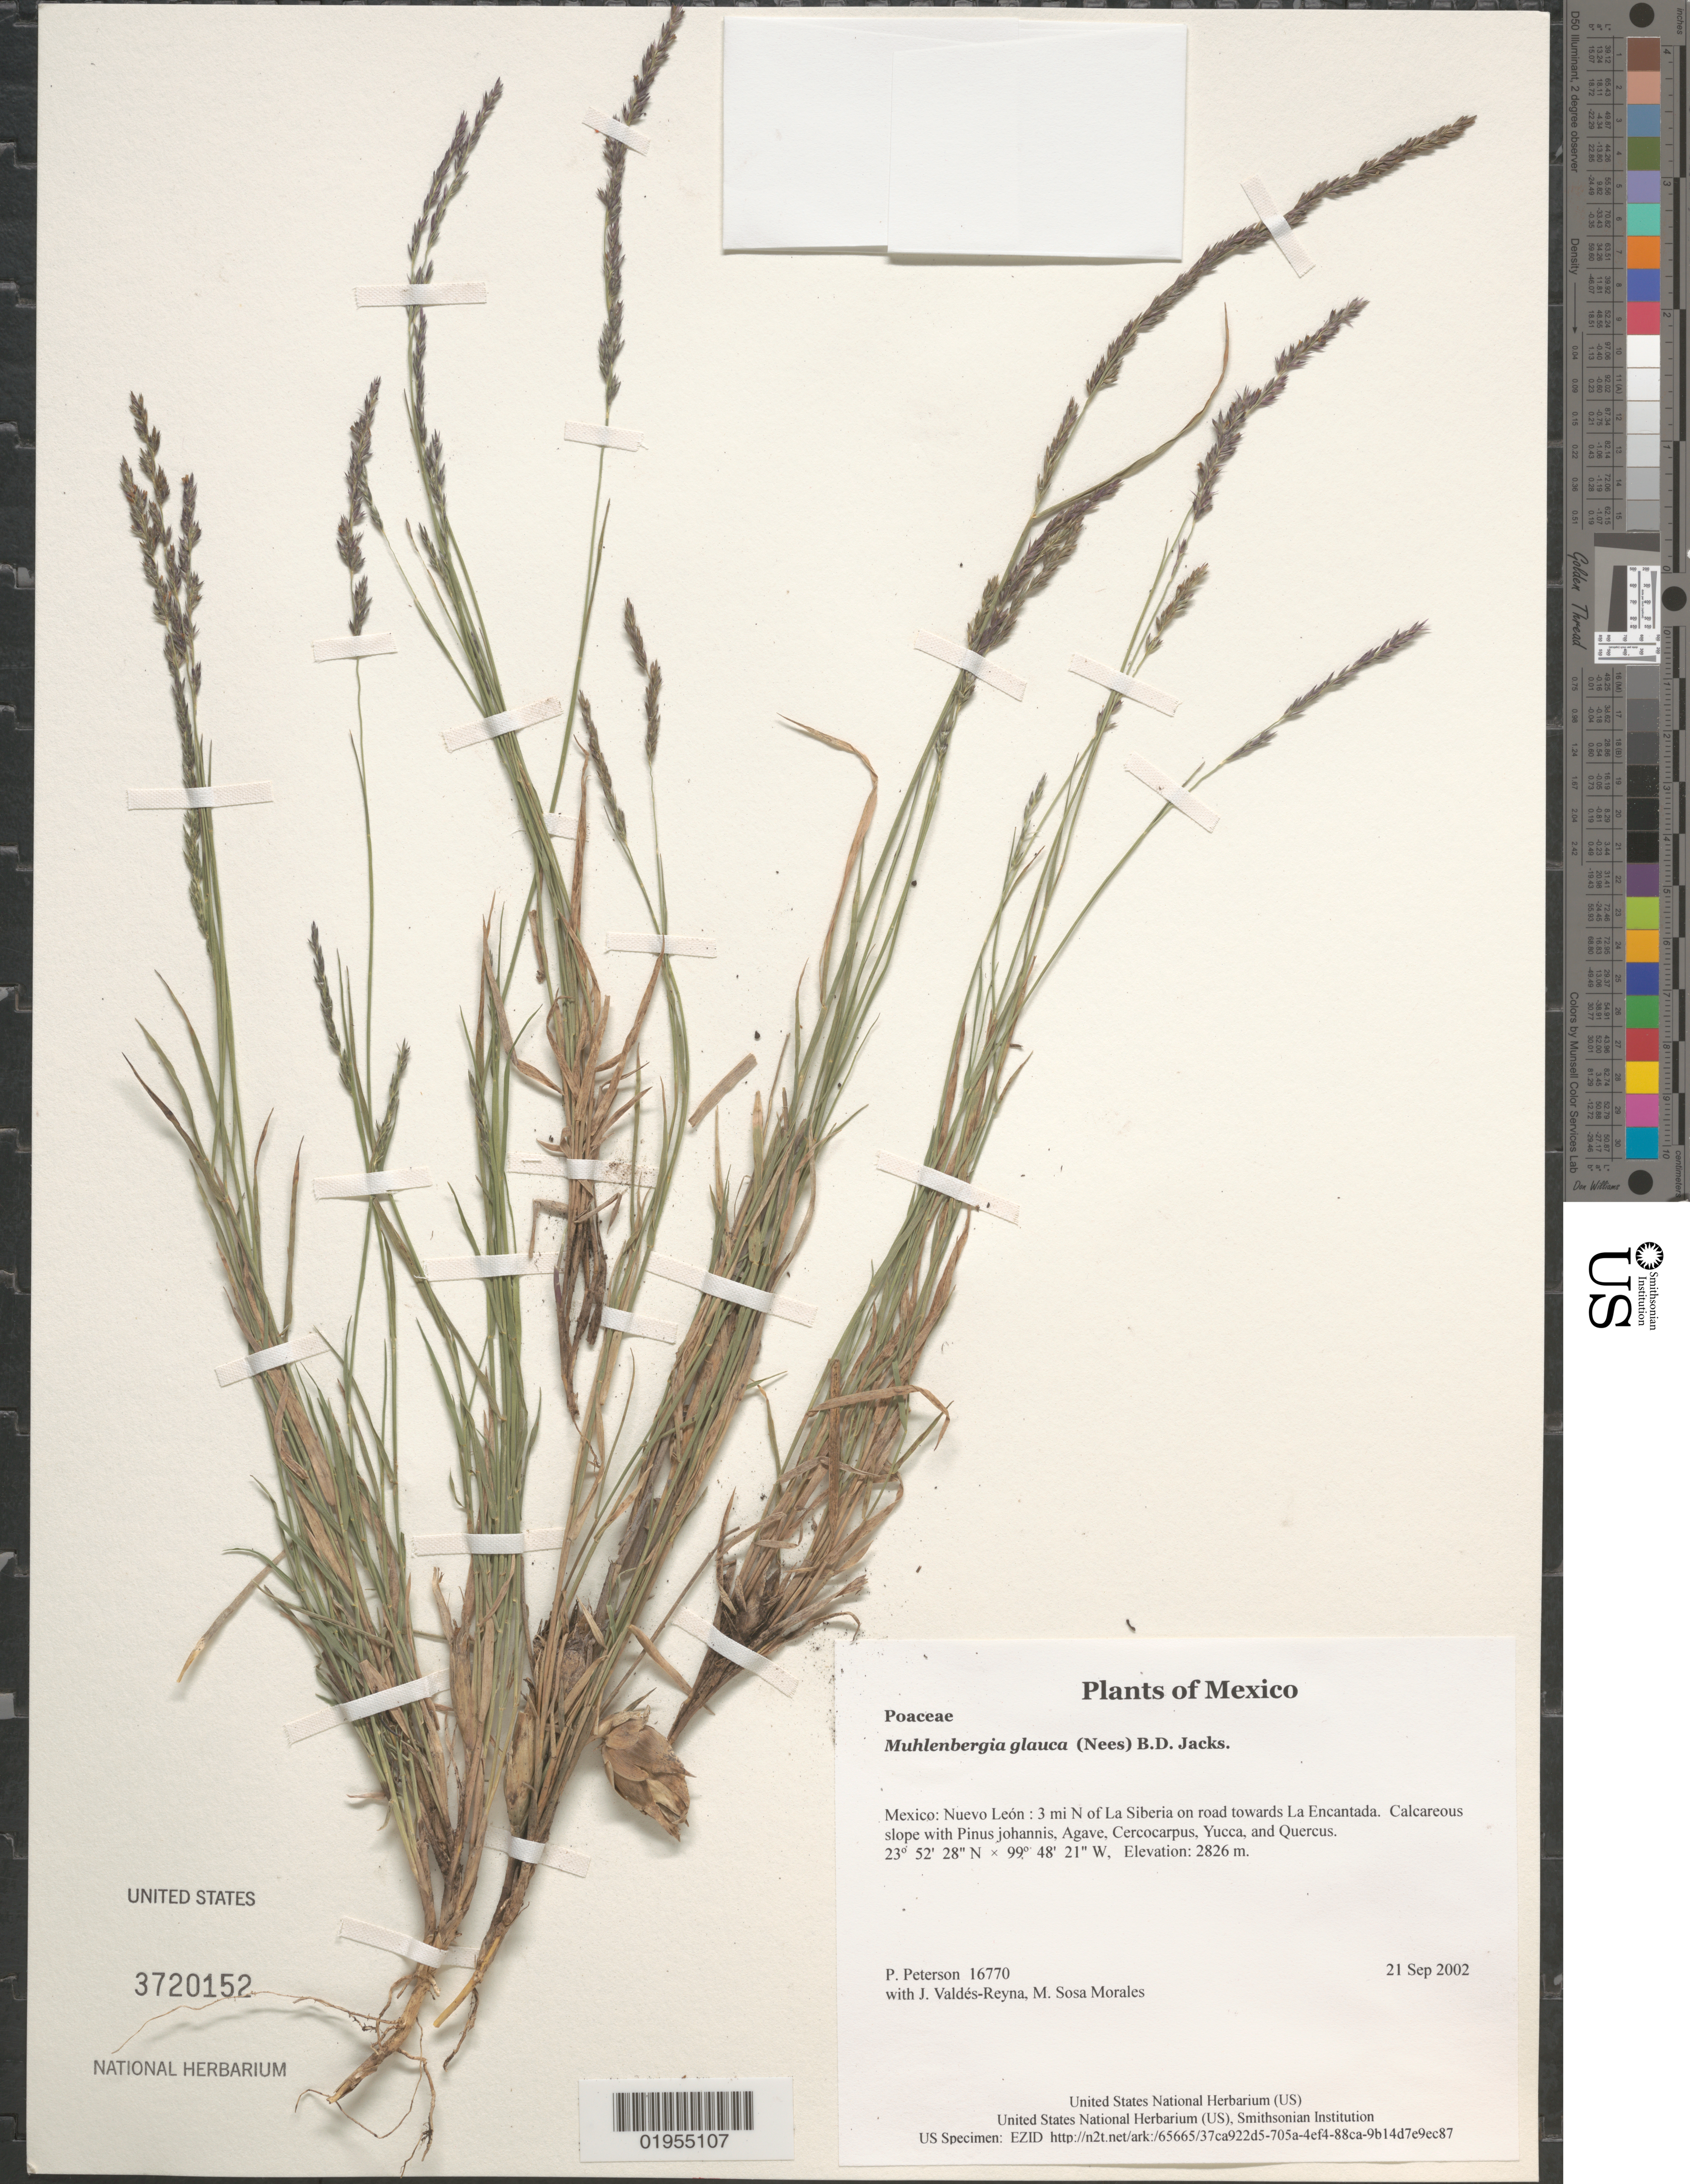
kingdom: Plantae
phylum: Tracheophyta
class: Liliopsida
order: Poales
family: Poaceae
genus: Muhlenbergia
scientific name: Muhlenbergia glauca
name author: (Nees) Mez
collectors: P. M. Peterson, J. Valdés-Reyna & M. Sosa Morales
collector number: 16770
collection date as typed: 21 Sep 2002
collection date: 2002-09-21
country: Mexico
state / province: Nuevo León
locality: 3 mi N of La Siberia on road towards La Encantada. Calcareous slope with Pinus johannis, Agave, Cercocarpus, Yucca, and Quercus.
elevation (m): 2826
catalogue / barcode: US 3720152